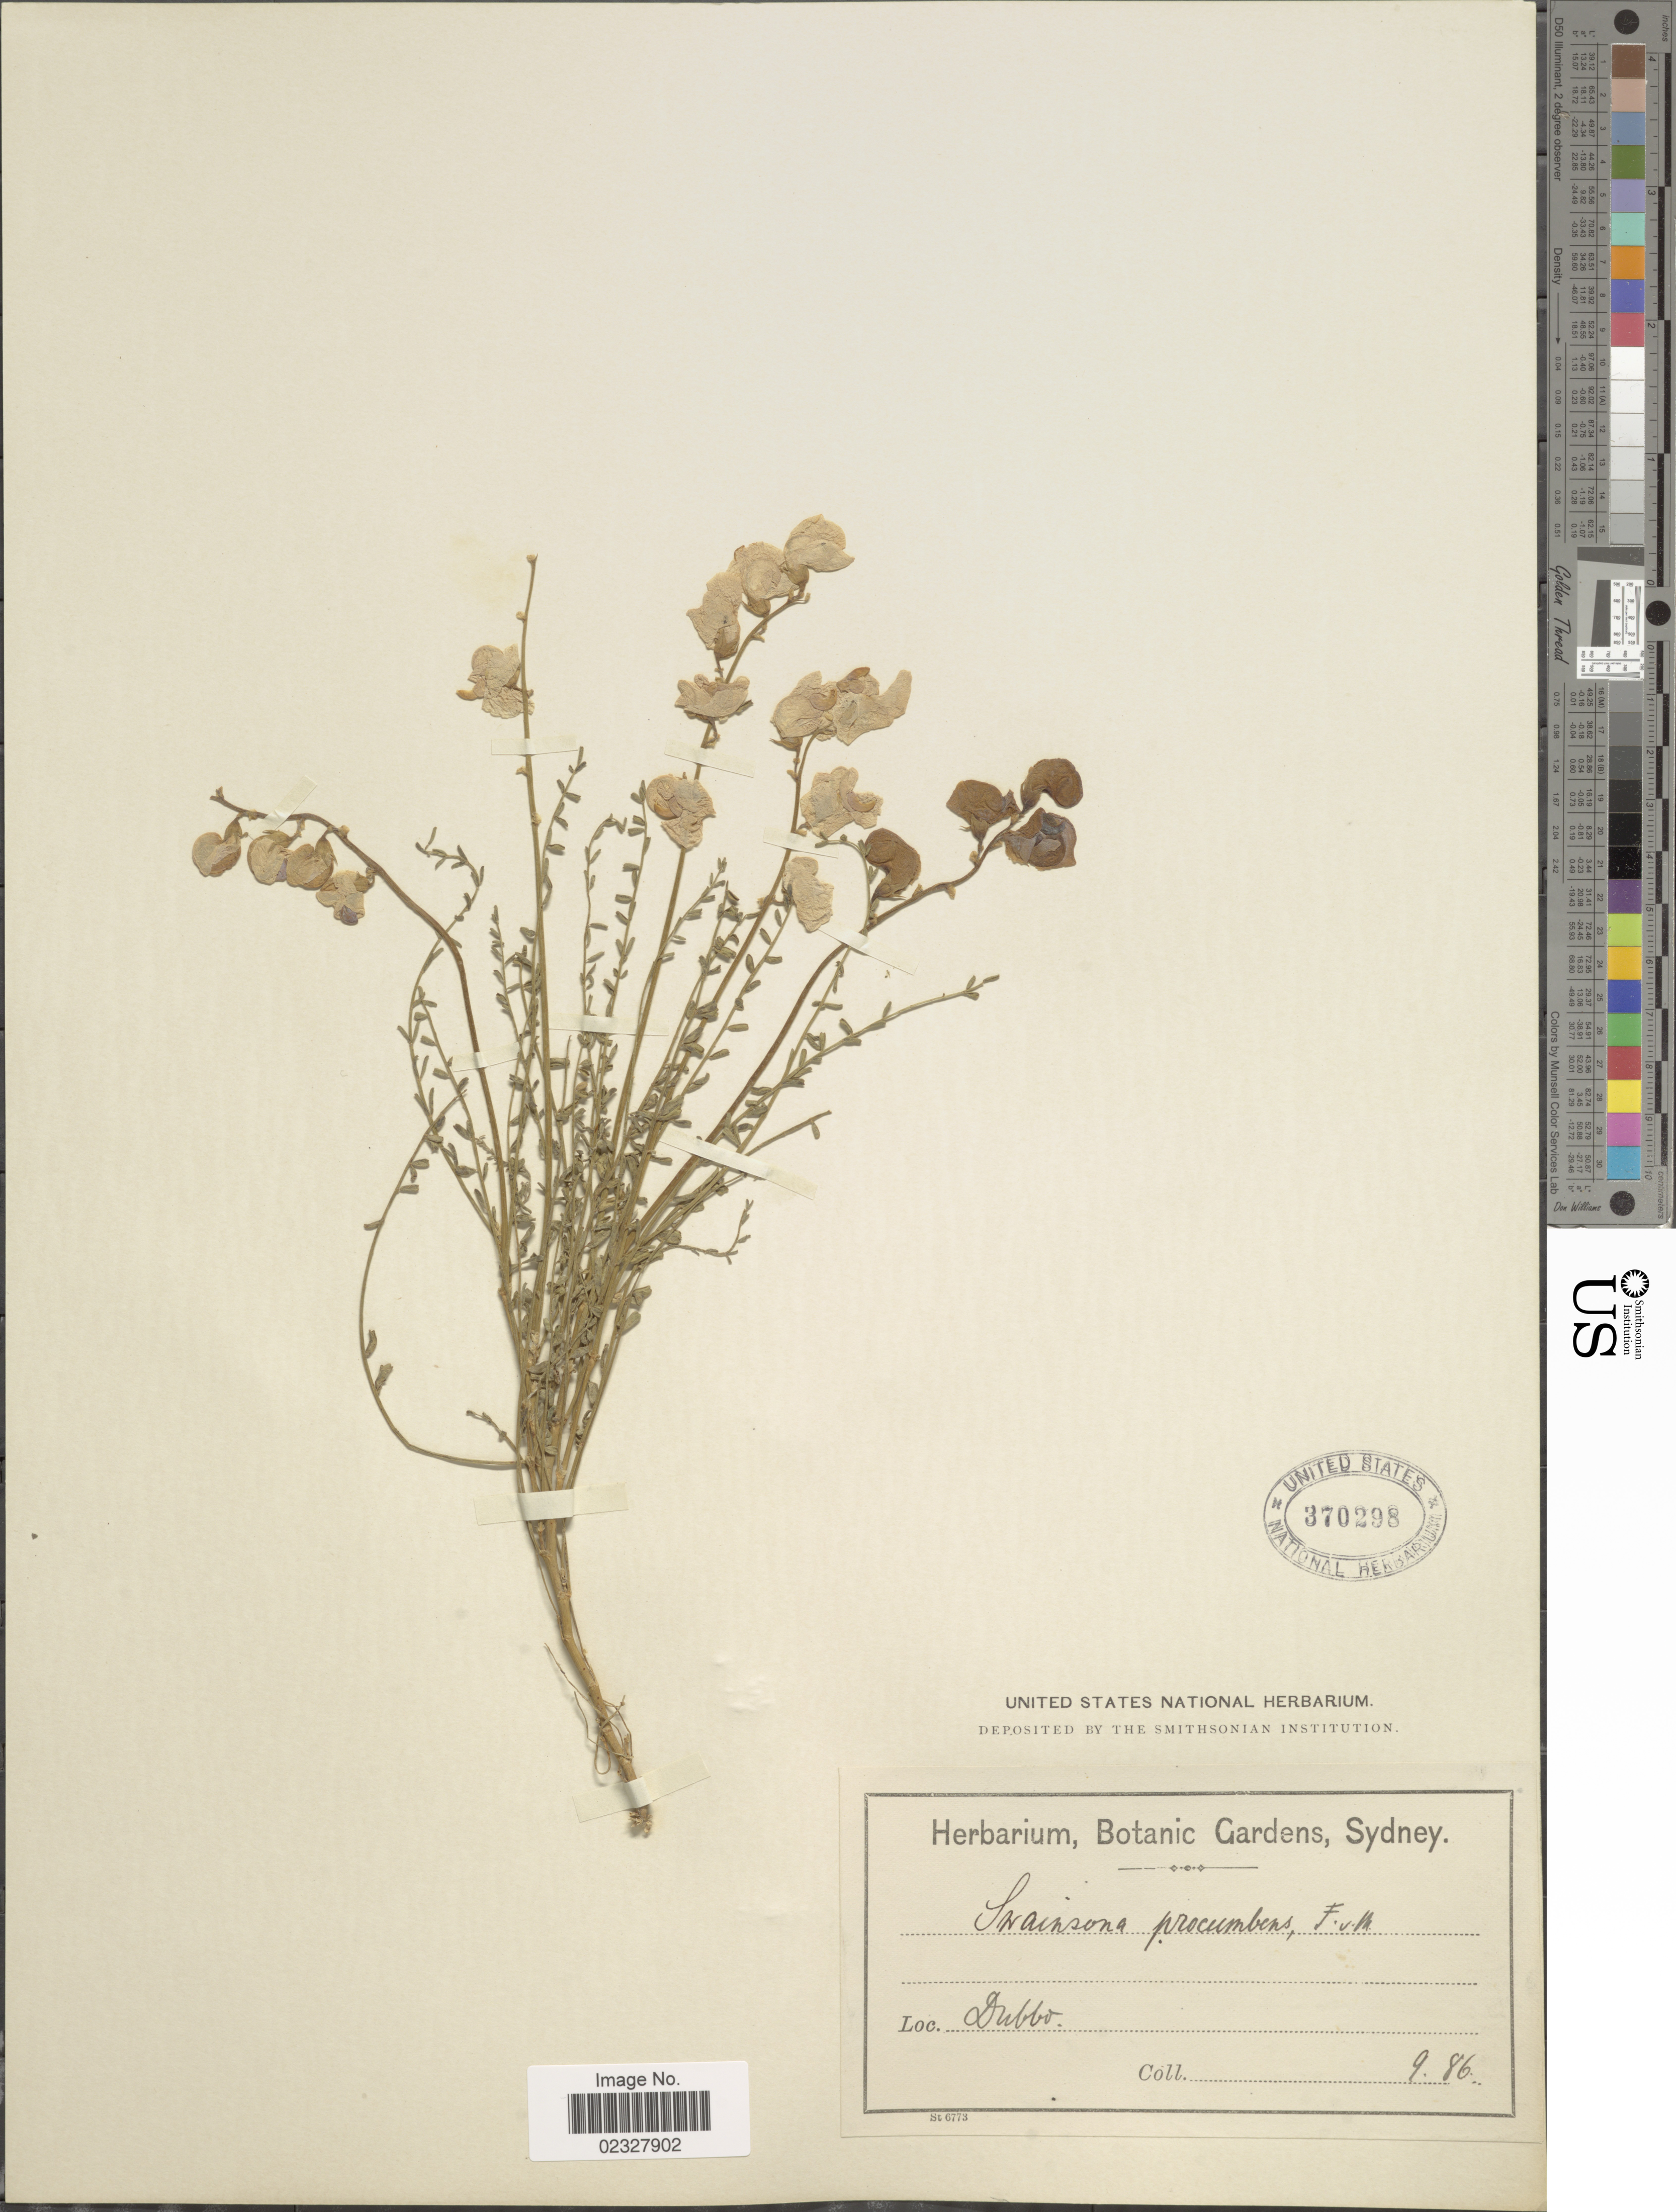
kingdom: Plantae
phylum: Tracheophyta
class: Magnoliopsida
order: Fabales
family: Fabaceae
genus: Swainsona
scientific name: Swainsona procumbens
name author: F. Muell.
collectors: ex Herb. Bot. Gard. Sydney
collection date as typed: Transcribed d/m/y: /9/86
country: Australia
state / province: New South Wales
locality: Dubbo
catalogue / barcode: US 370298